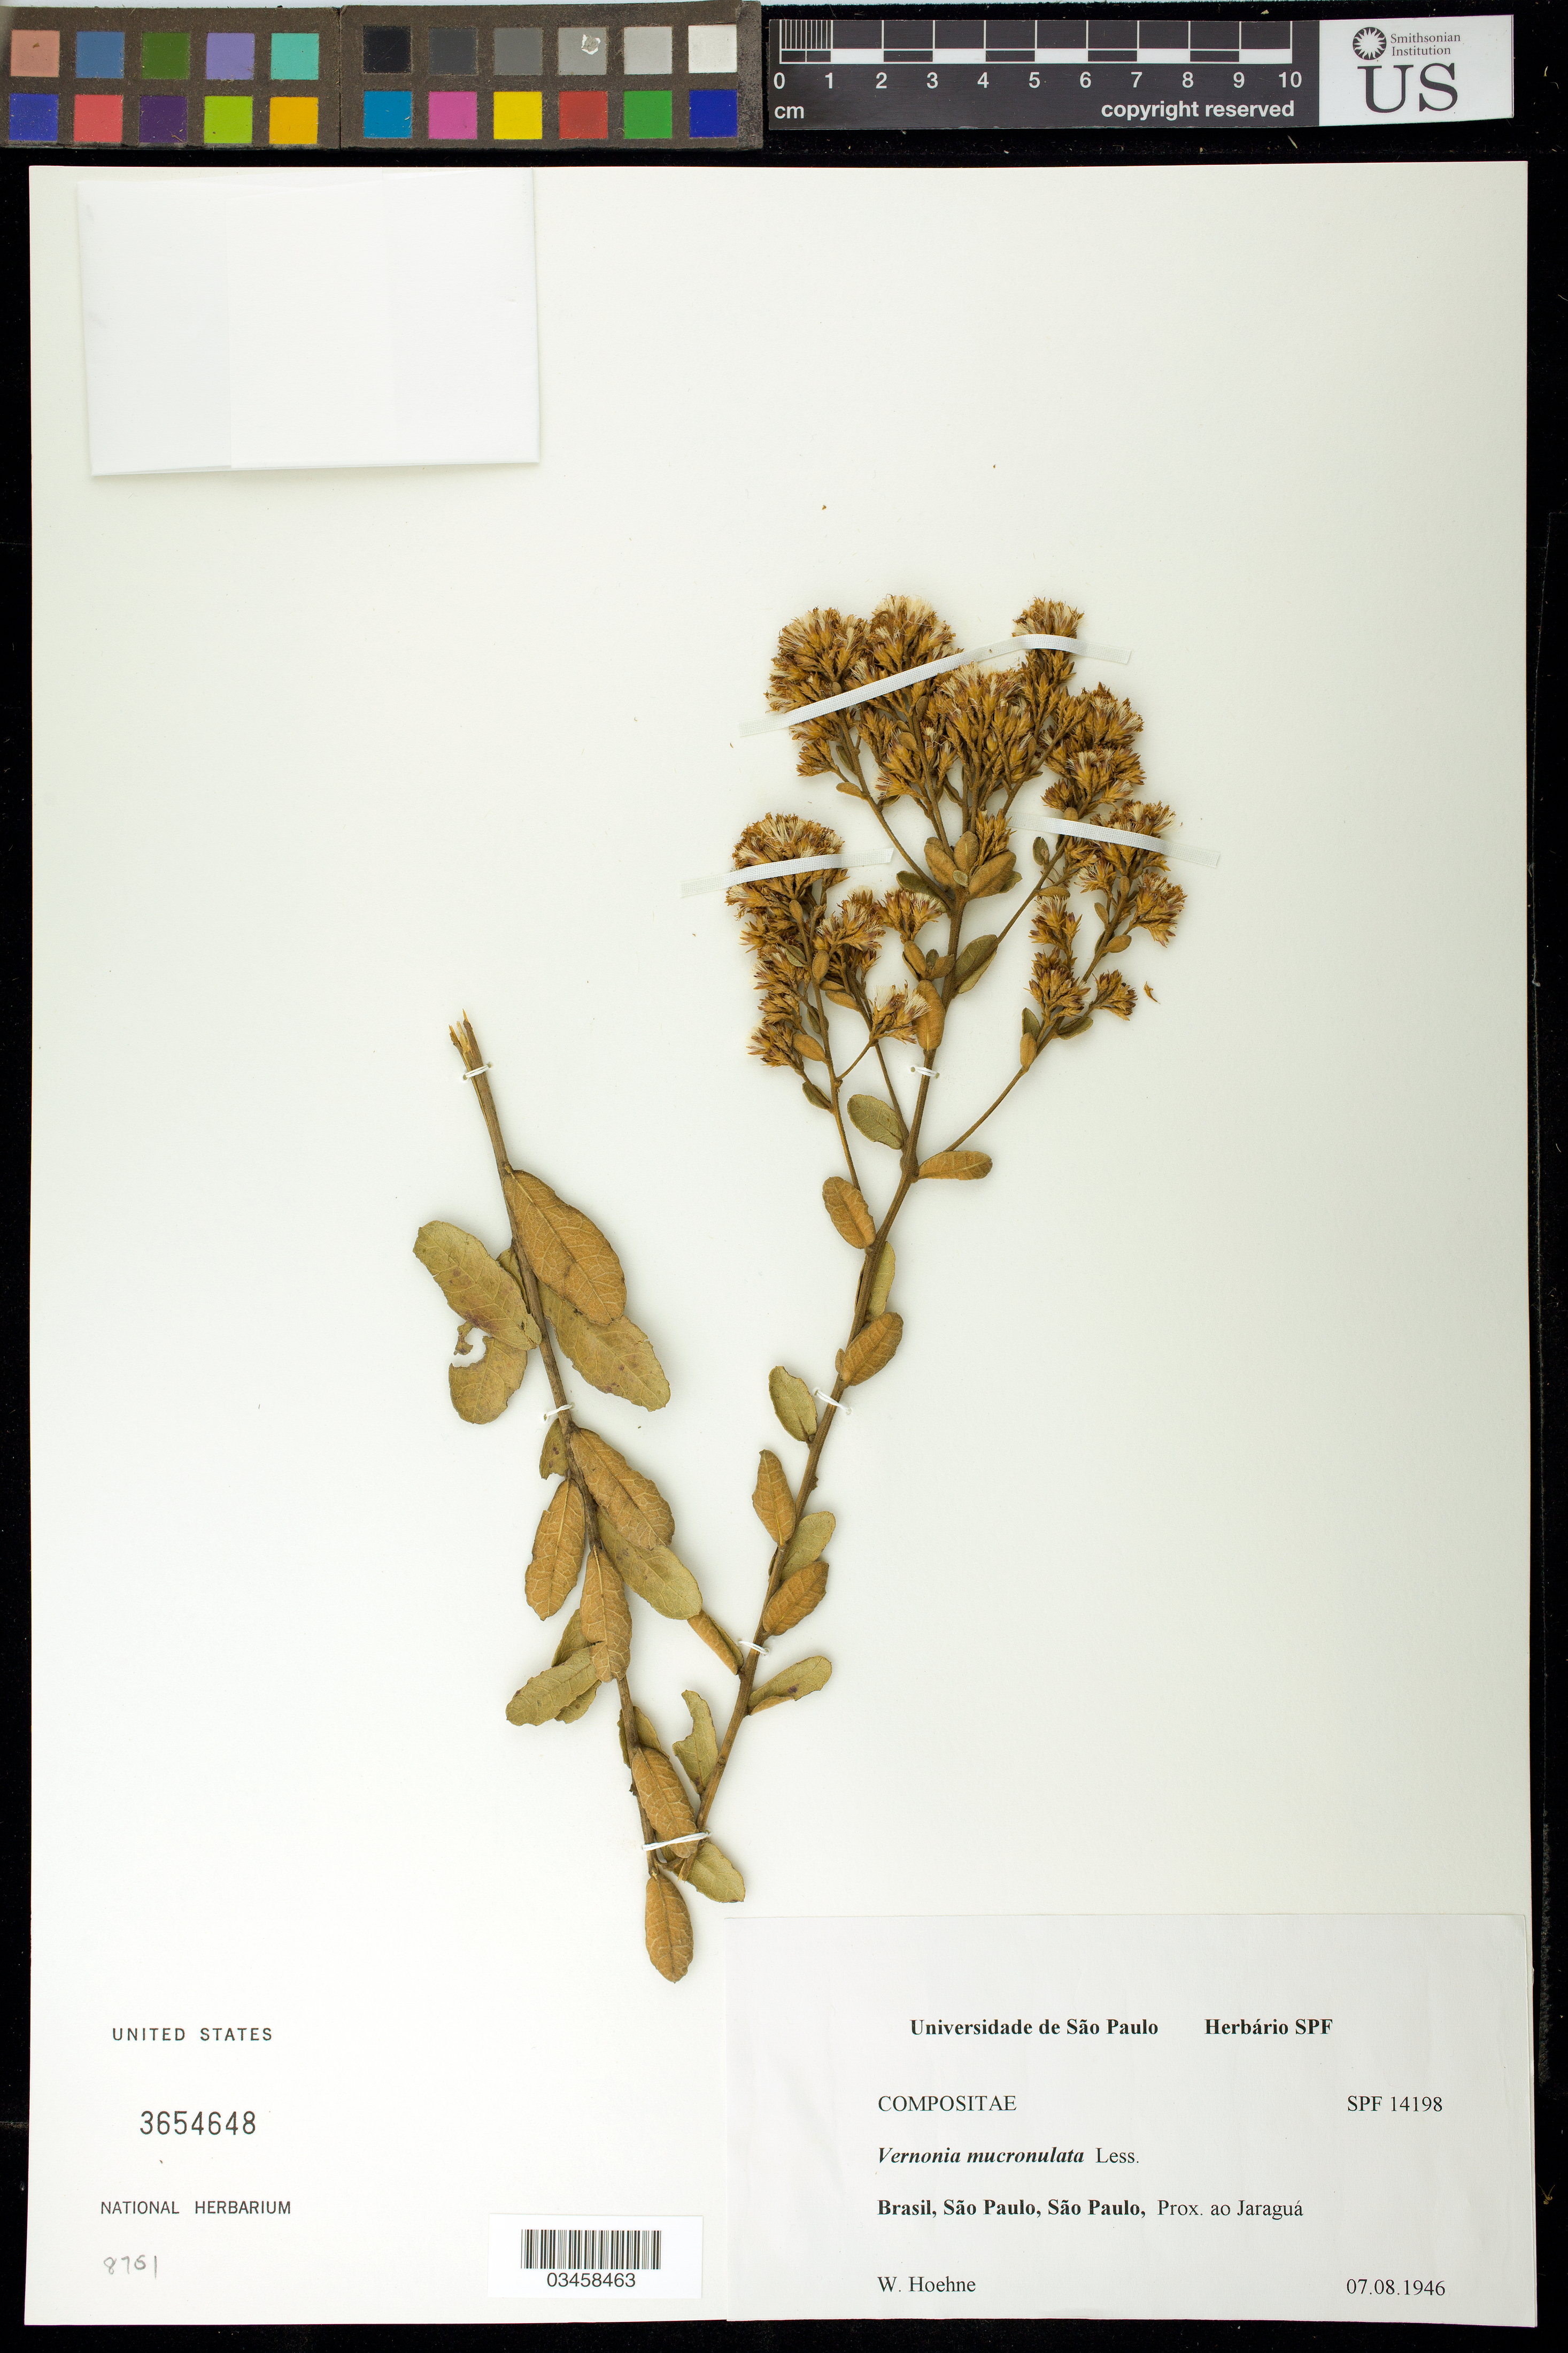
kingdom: Plantae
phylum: Tracheophyta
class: Magnoliopsida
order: Asterales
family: Asteraceae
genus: Vernonanthura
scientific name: Vernonanthura mucronulata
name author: (Less.) H. Rob.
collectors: W. Hoehne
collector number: SPF 14198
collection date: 1946-08-07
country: Brazil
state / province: São Paulo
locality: Brasil. São Paulo: Próximo à Jaraguá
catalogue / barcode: US 3654648